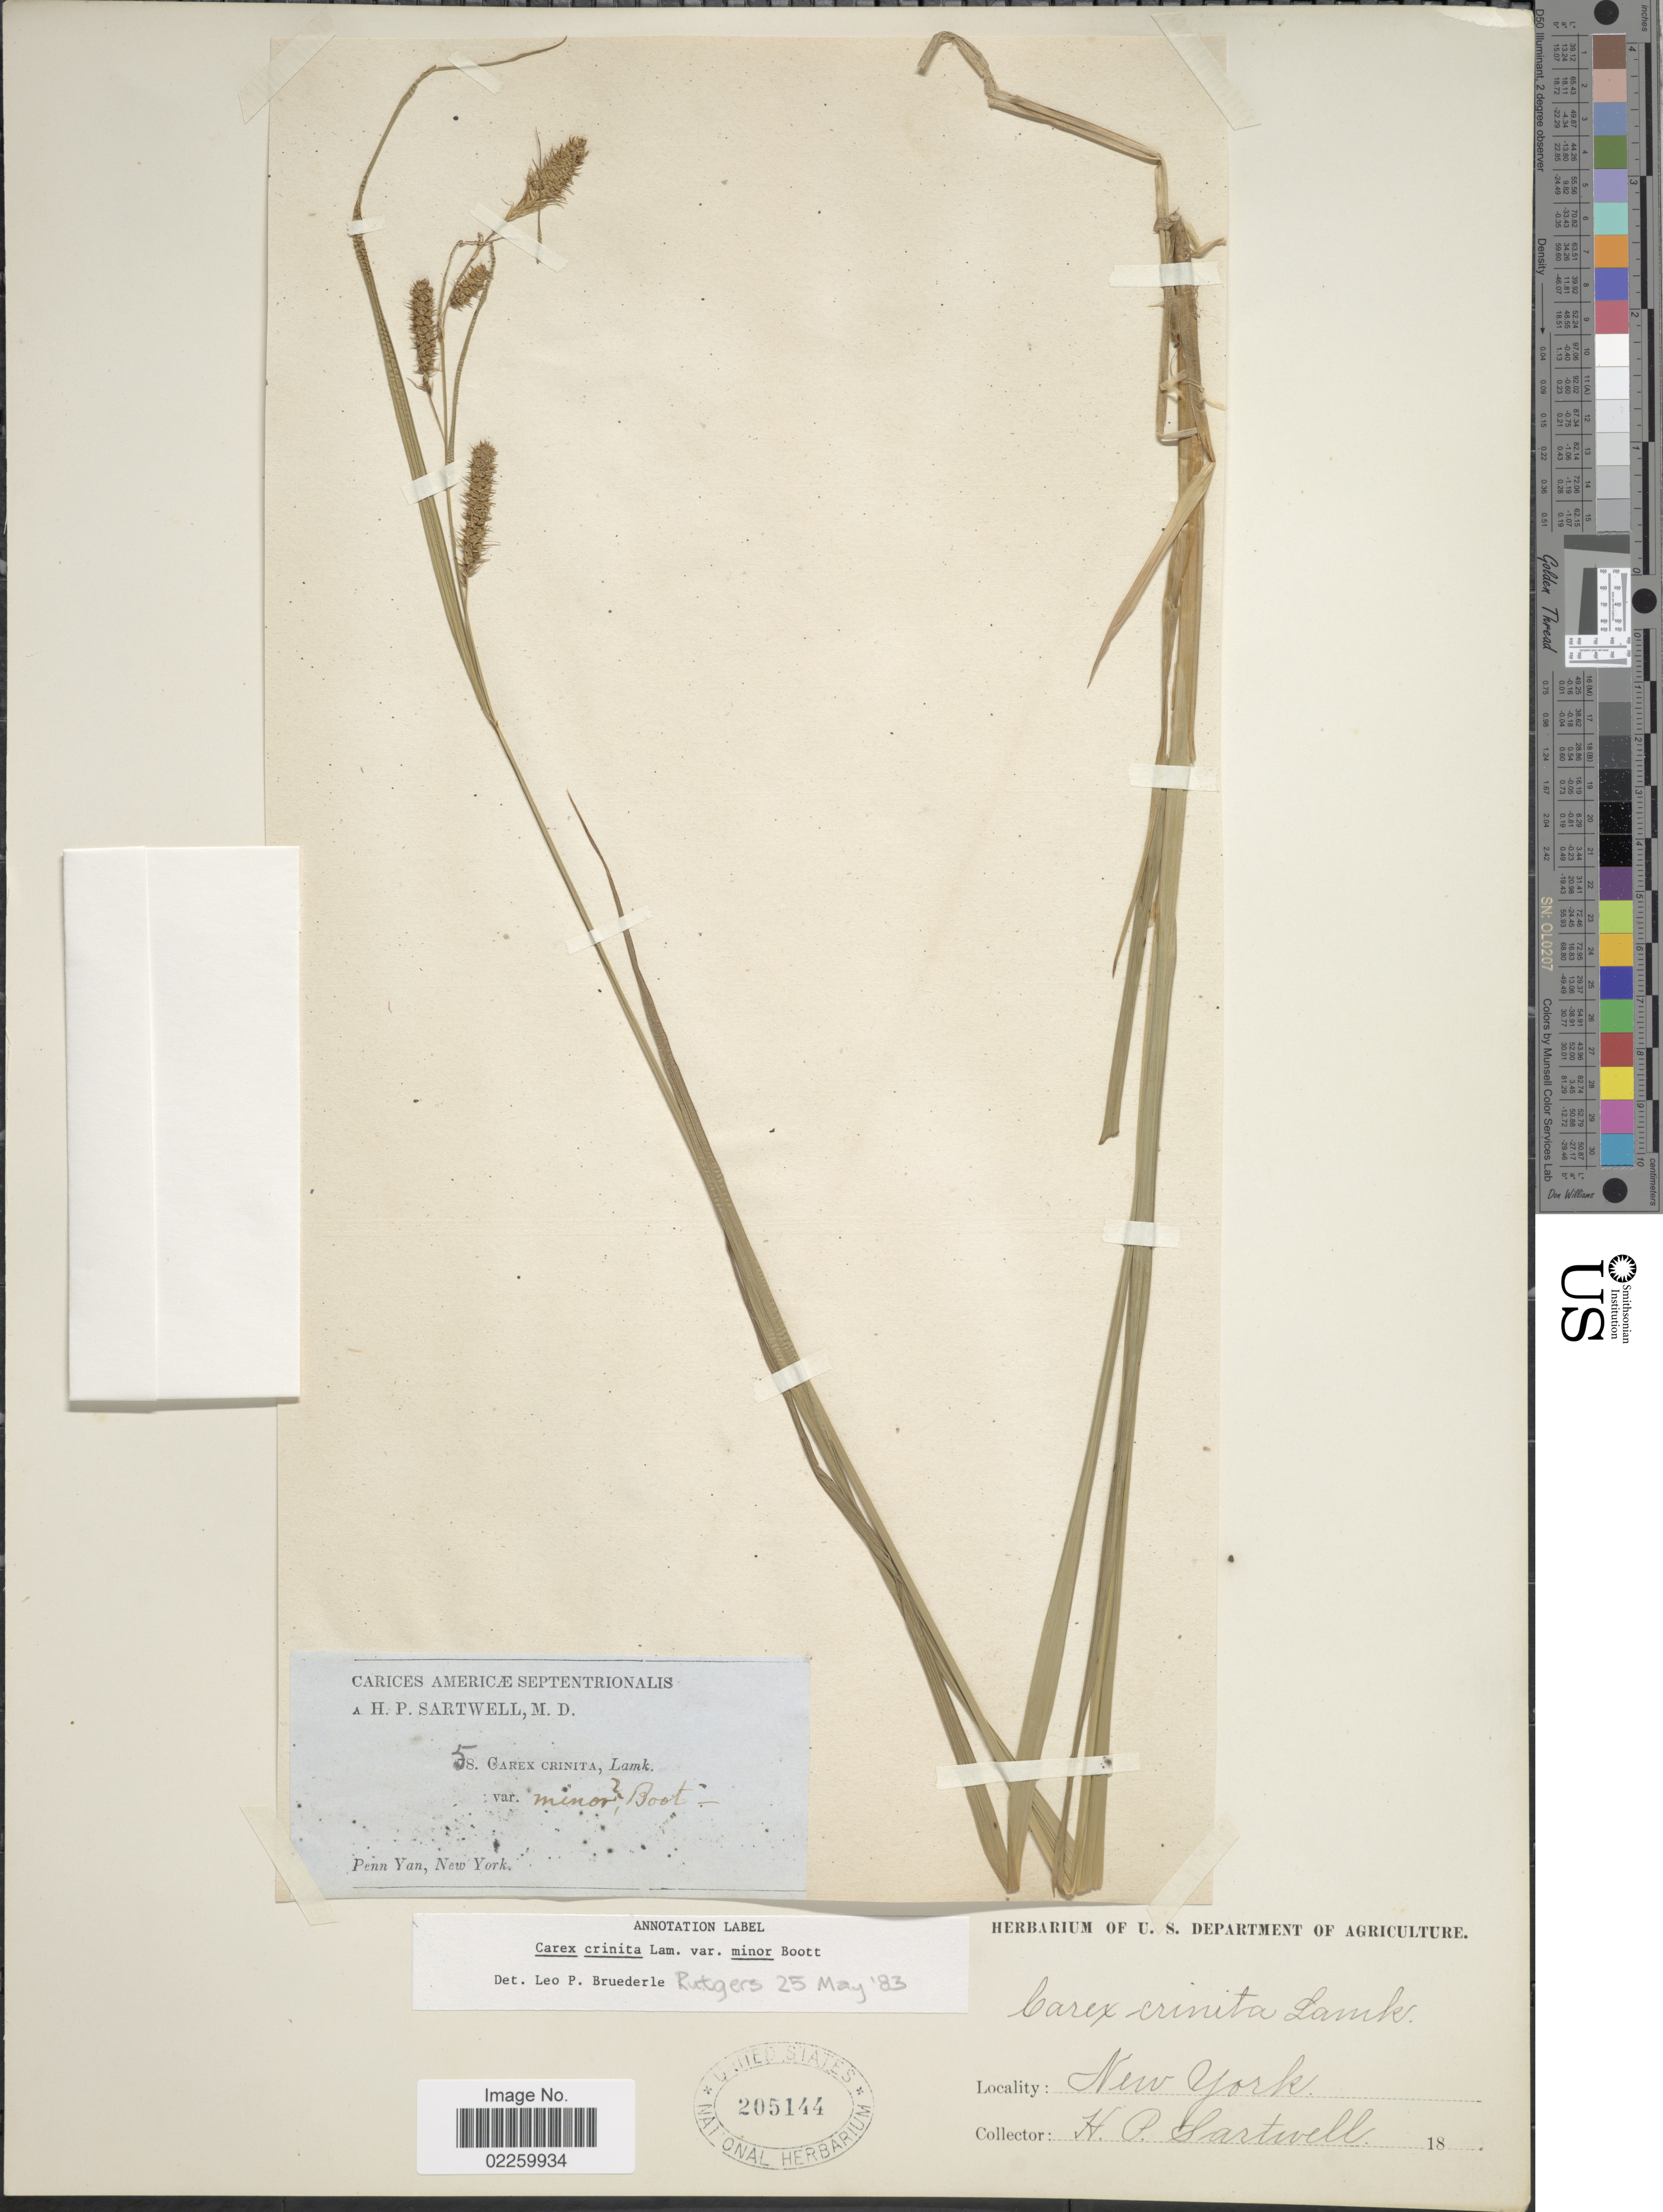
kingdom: Plantae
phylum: Tracheophyta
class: Liliopsida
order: Poales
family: Cyperaceae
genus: Carex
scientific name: Carex crinita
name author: Lam.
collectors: H. P. Sartwell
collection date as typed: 18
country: United States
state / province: New York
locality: Penn Yan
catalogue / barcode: US 205144